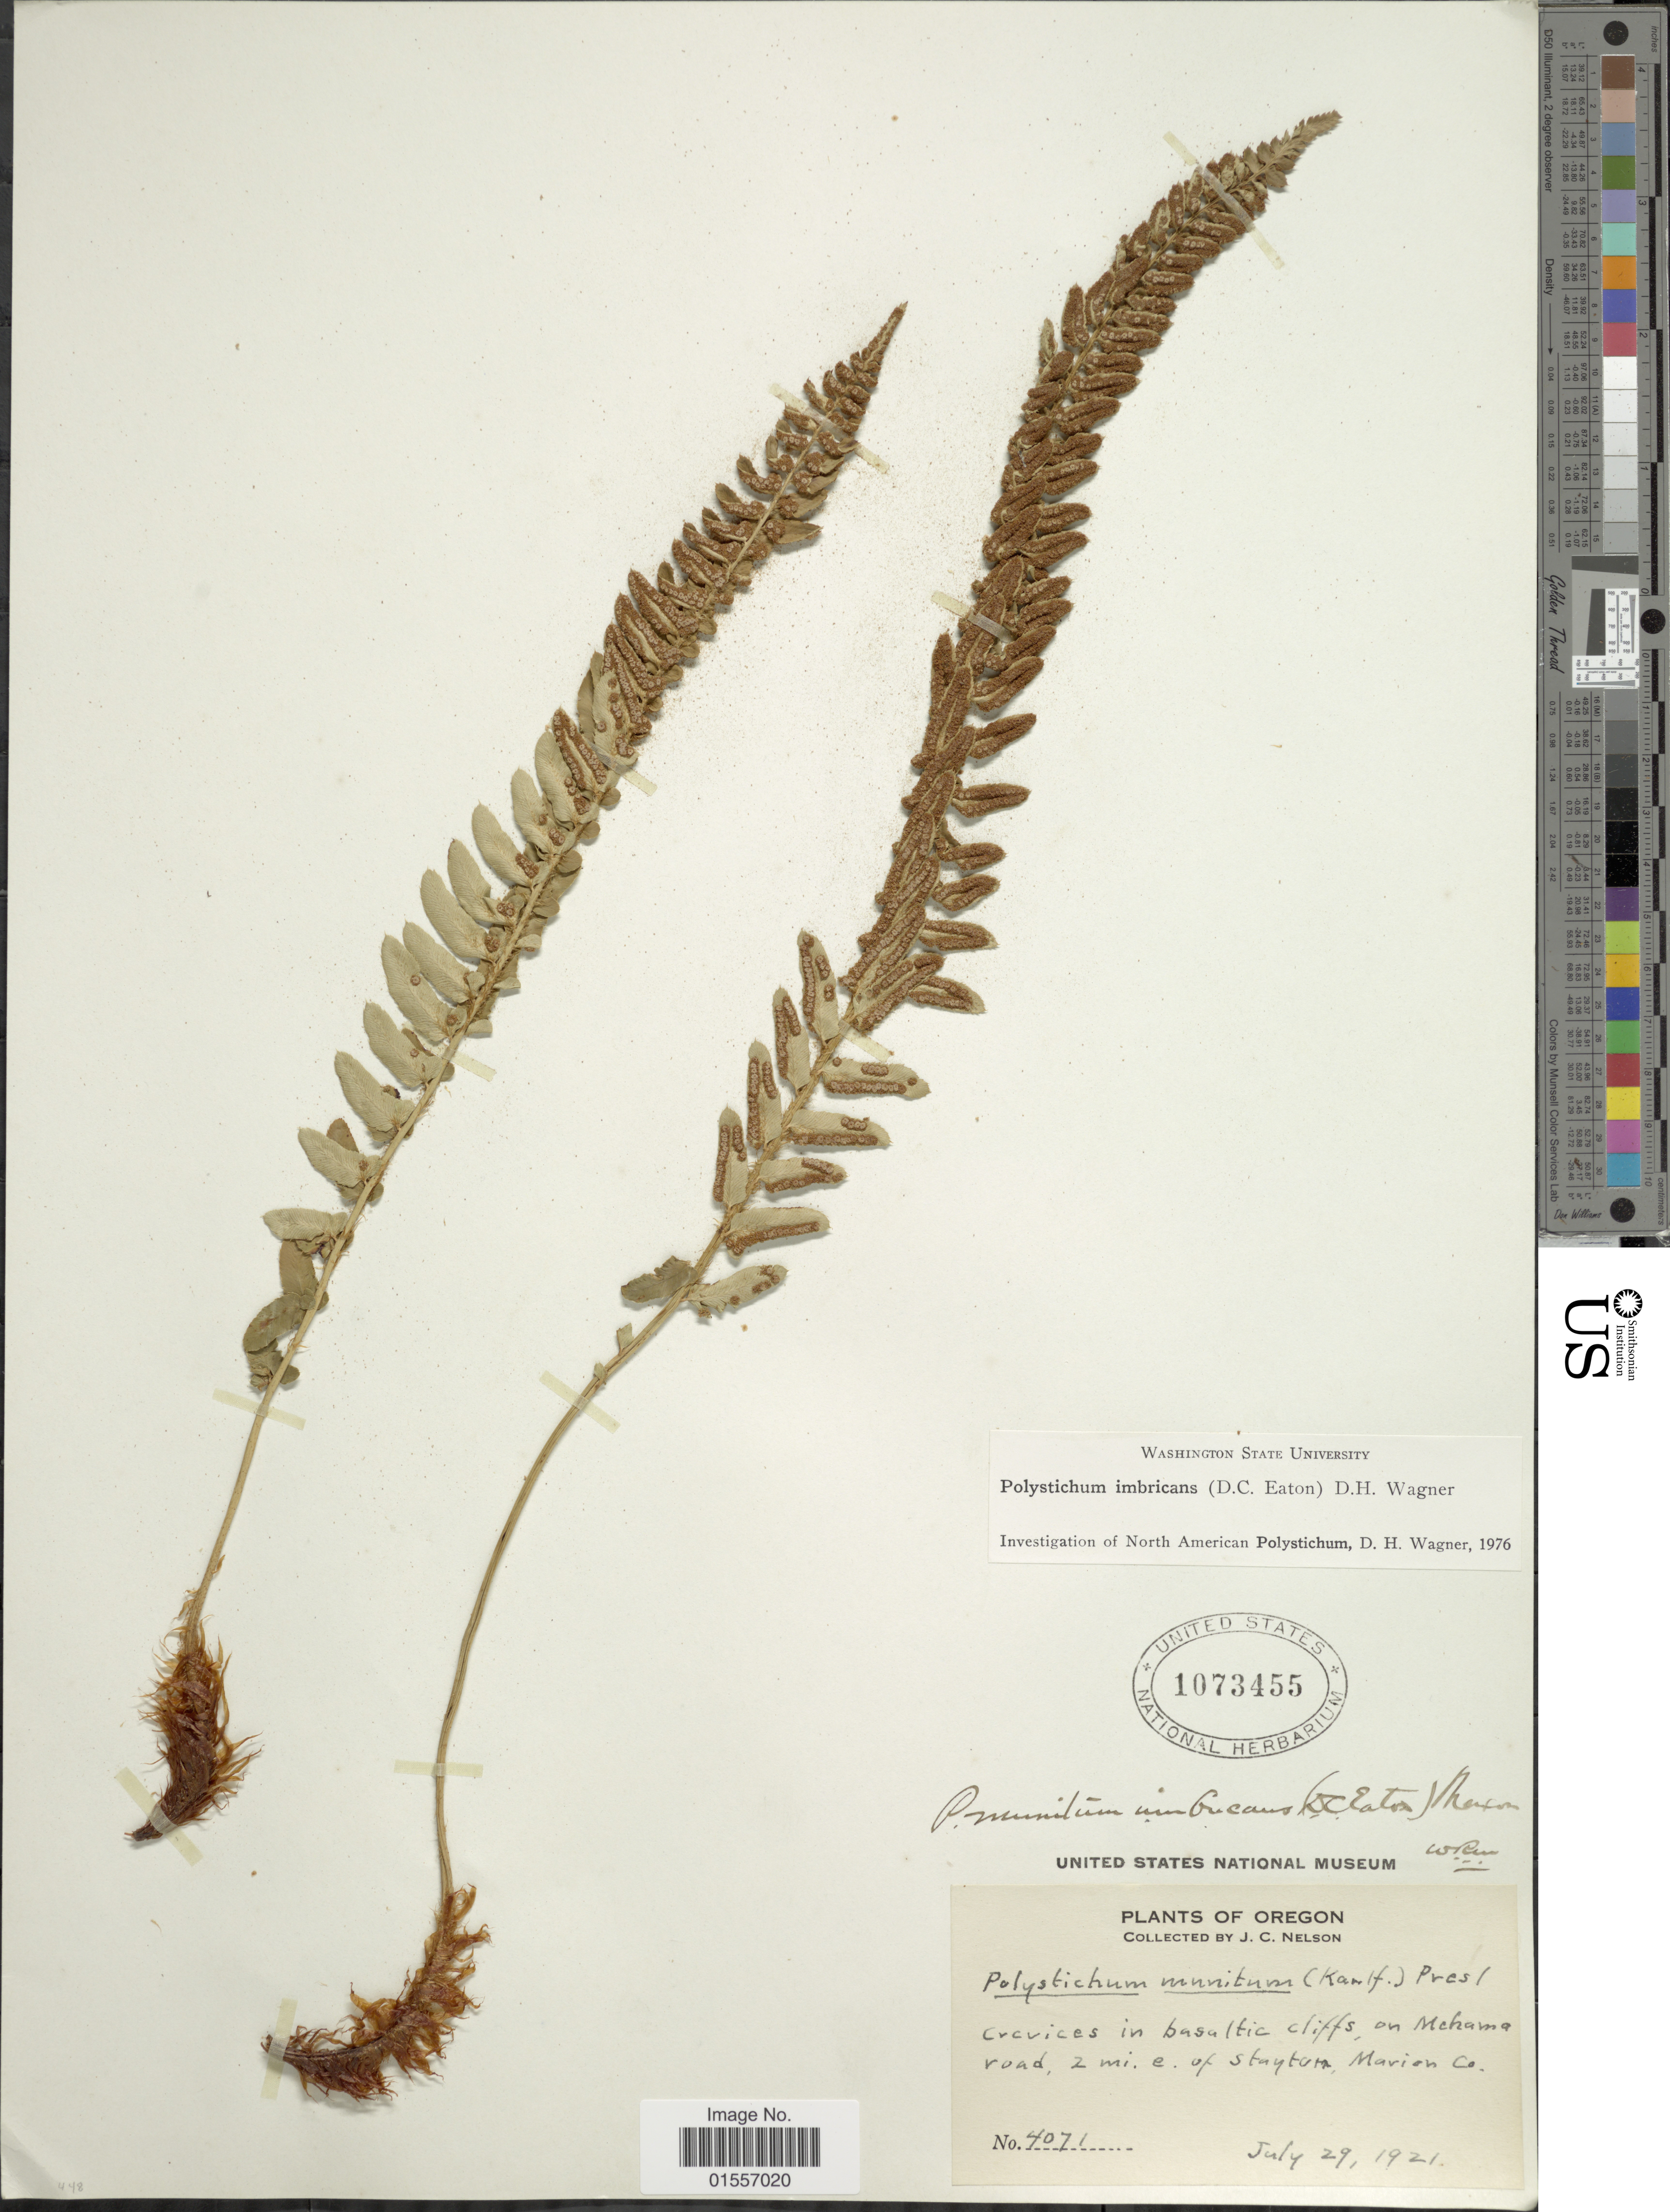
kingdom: Plantae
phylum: Tracheophyta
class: Polypodiopsida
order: Polypodiales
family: Dryopteridaceae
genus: Polystichum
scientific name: Polystichum imbricans subsp. imbricans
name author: (D.C. Eaton) D.H. Wagner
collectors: J. C. Nelson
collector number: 4071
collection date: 1921-07-29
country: United States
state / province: Oregon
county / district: Marion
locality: Crevices in basaltic cliffs on Mehama road, 2 mi. e. of Stayton, Marion Co.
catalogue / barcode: US 1073455